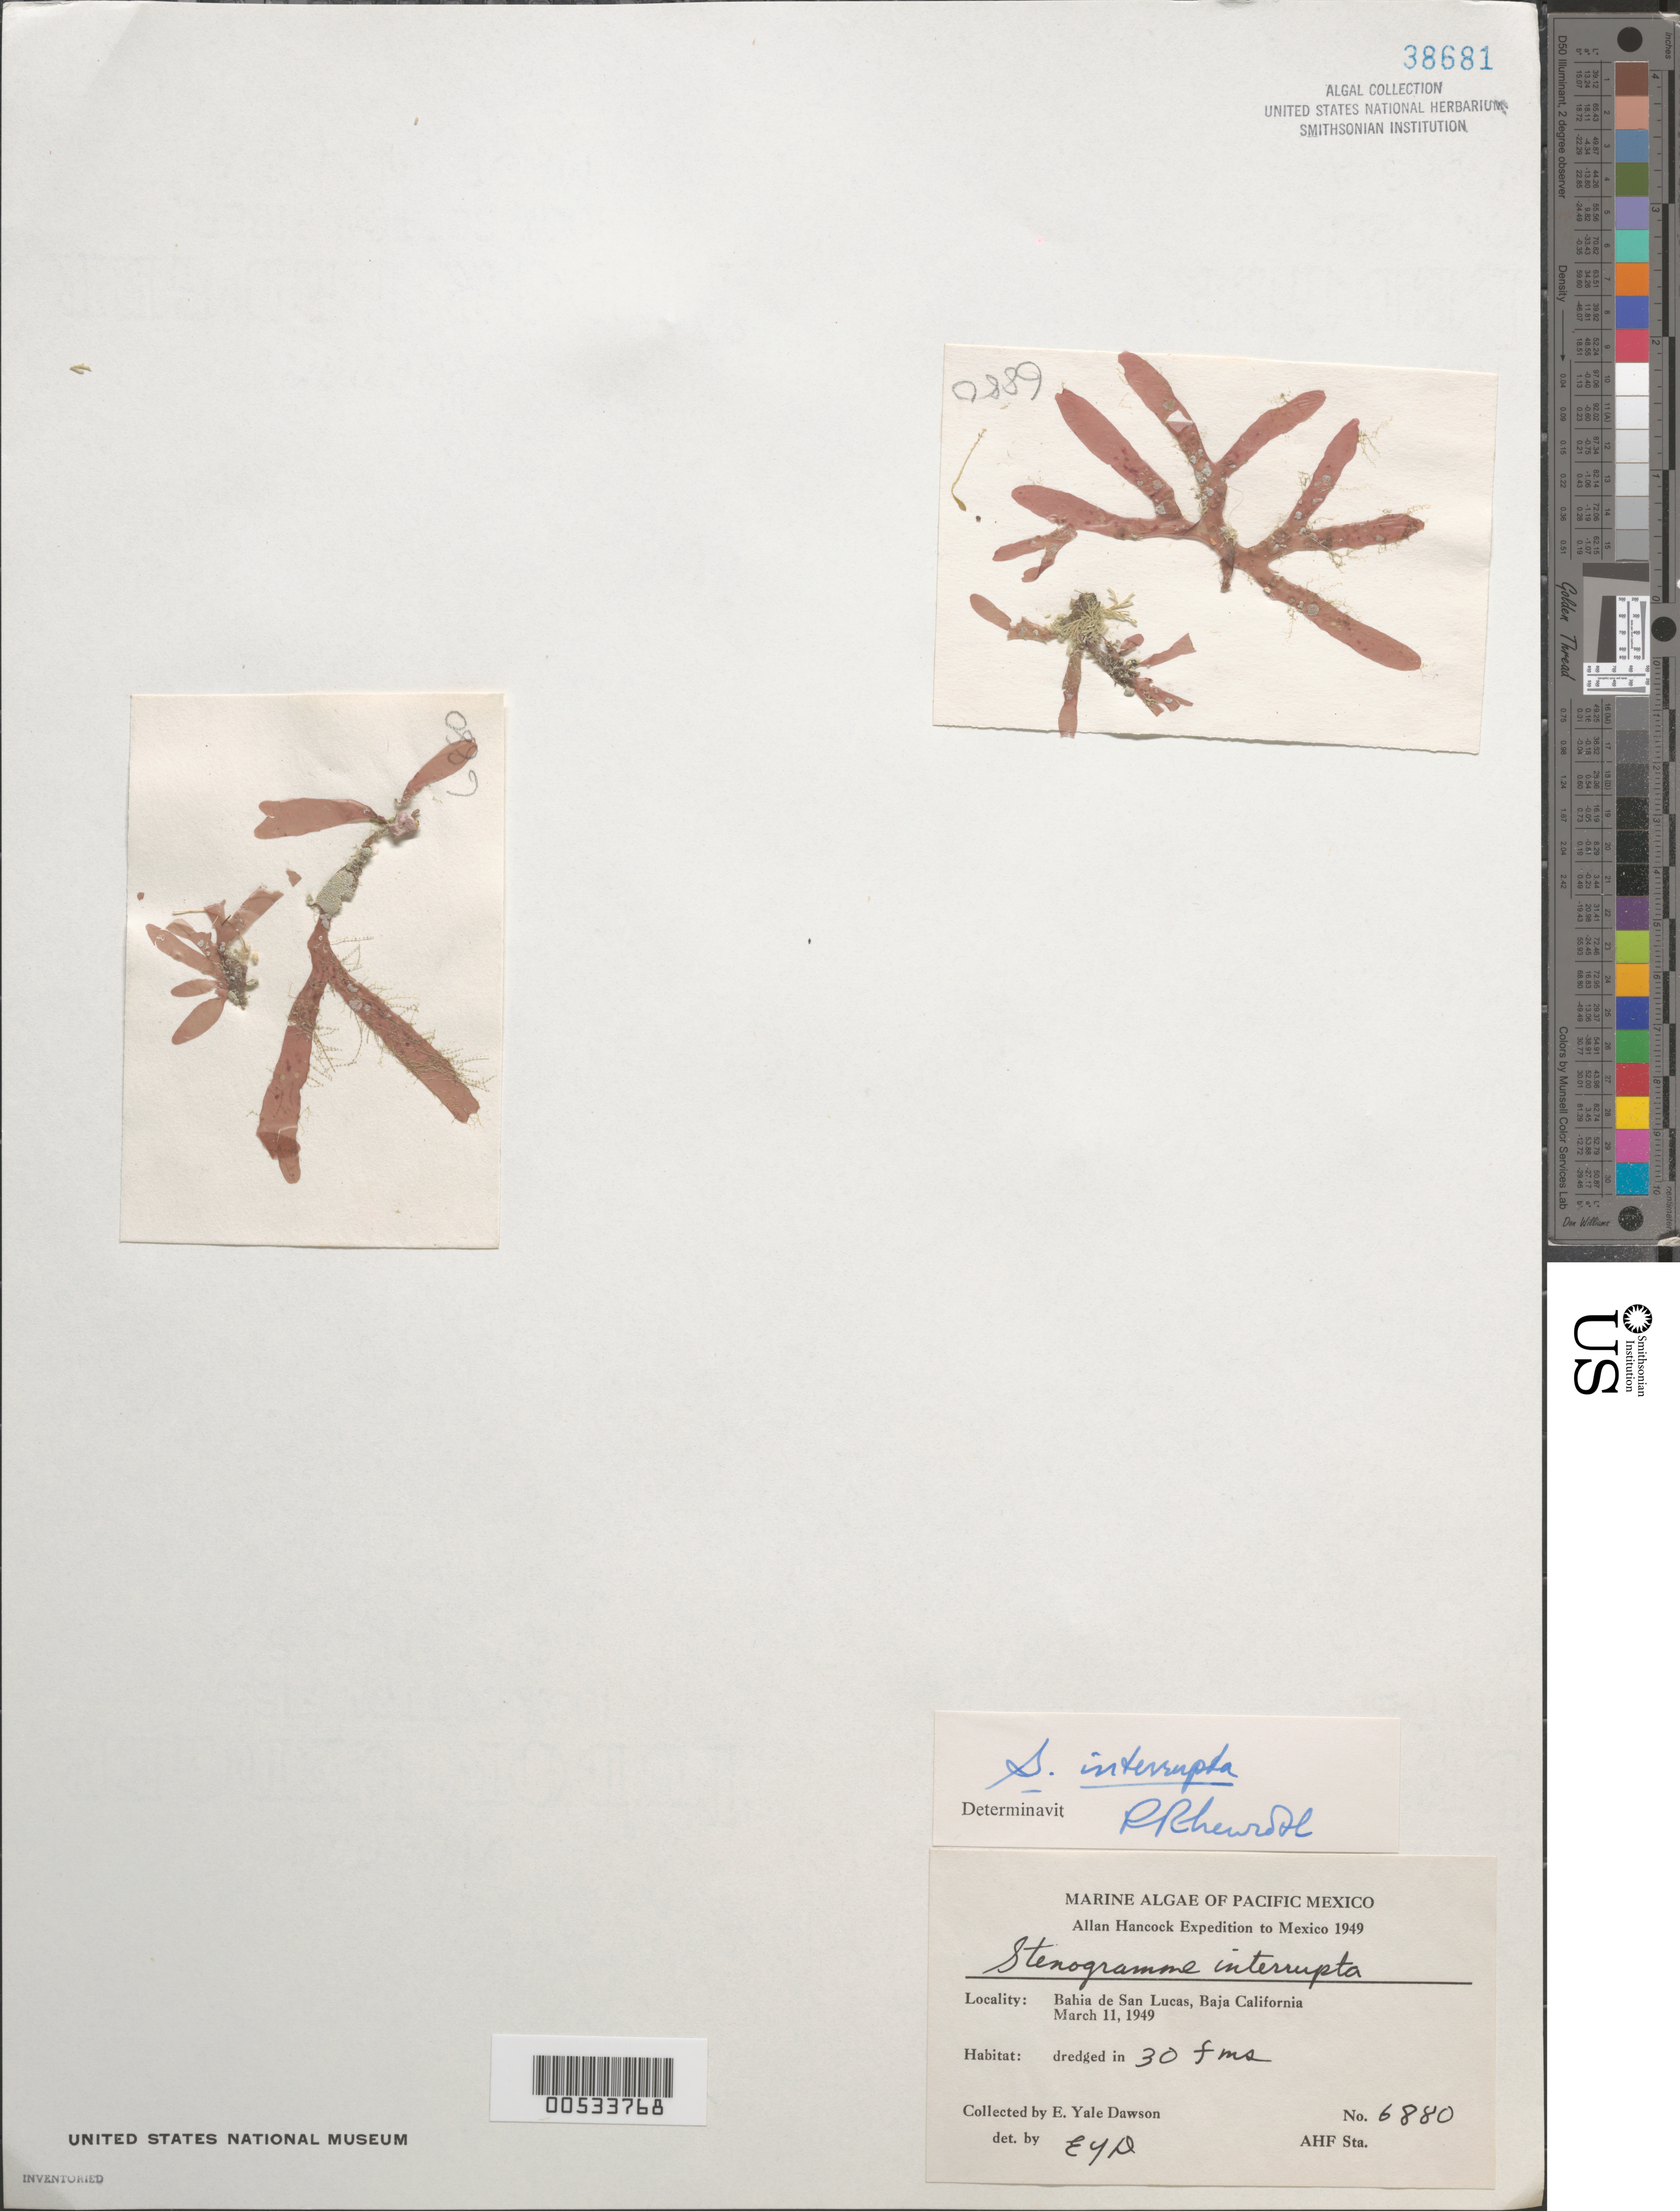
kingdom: Plantae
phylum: Rhodophyta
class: Florideophyceae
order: Gigartinales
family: Phyllophoraceae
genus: Stenogramma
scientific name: Stenogramma interruptum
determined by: Newroth, P. R.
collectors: E. Y. Dawson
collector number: EYD 6880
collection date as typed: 11 Mar 1949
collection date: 1949-03-11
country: Mexico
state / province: Baja California Sur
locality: Bahia de San Lucas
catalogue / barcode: US 38681